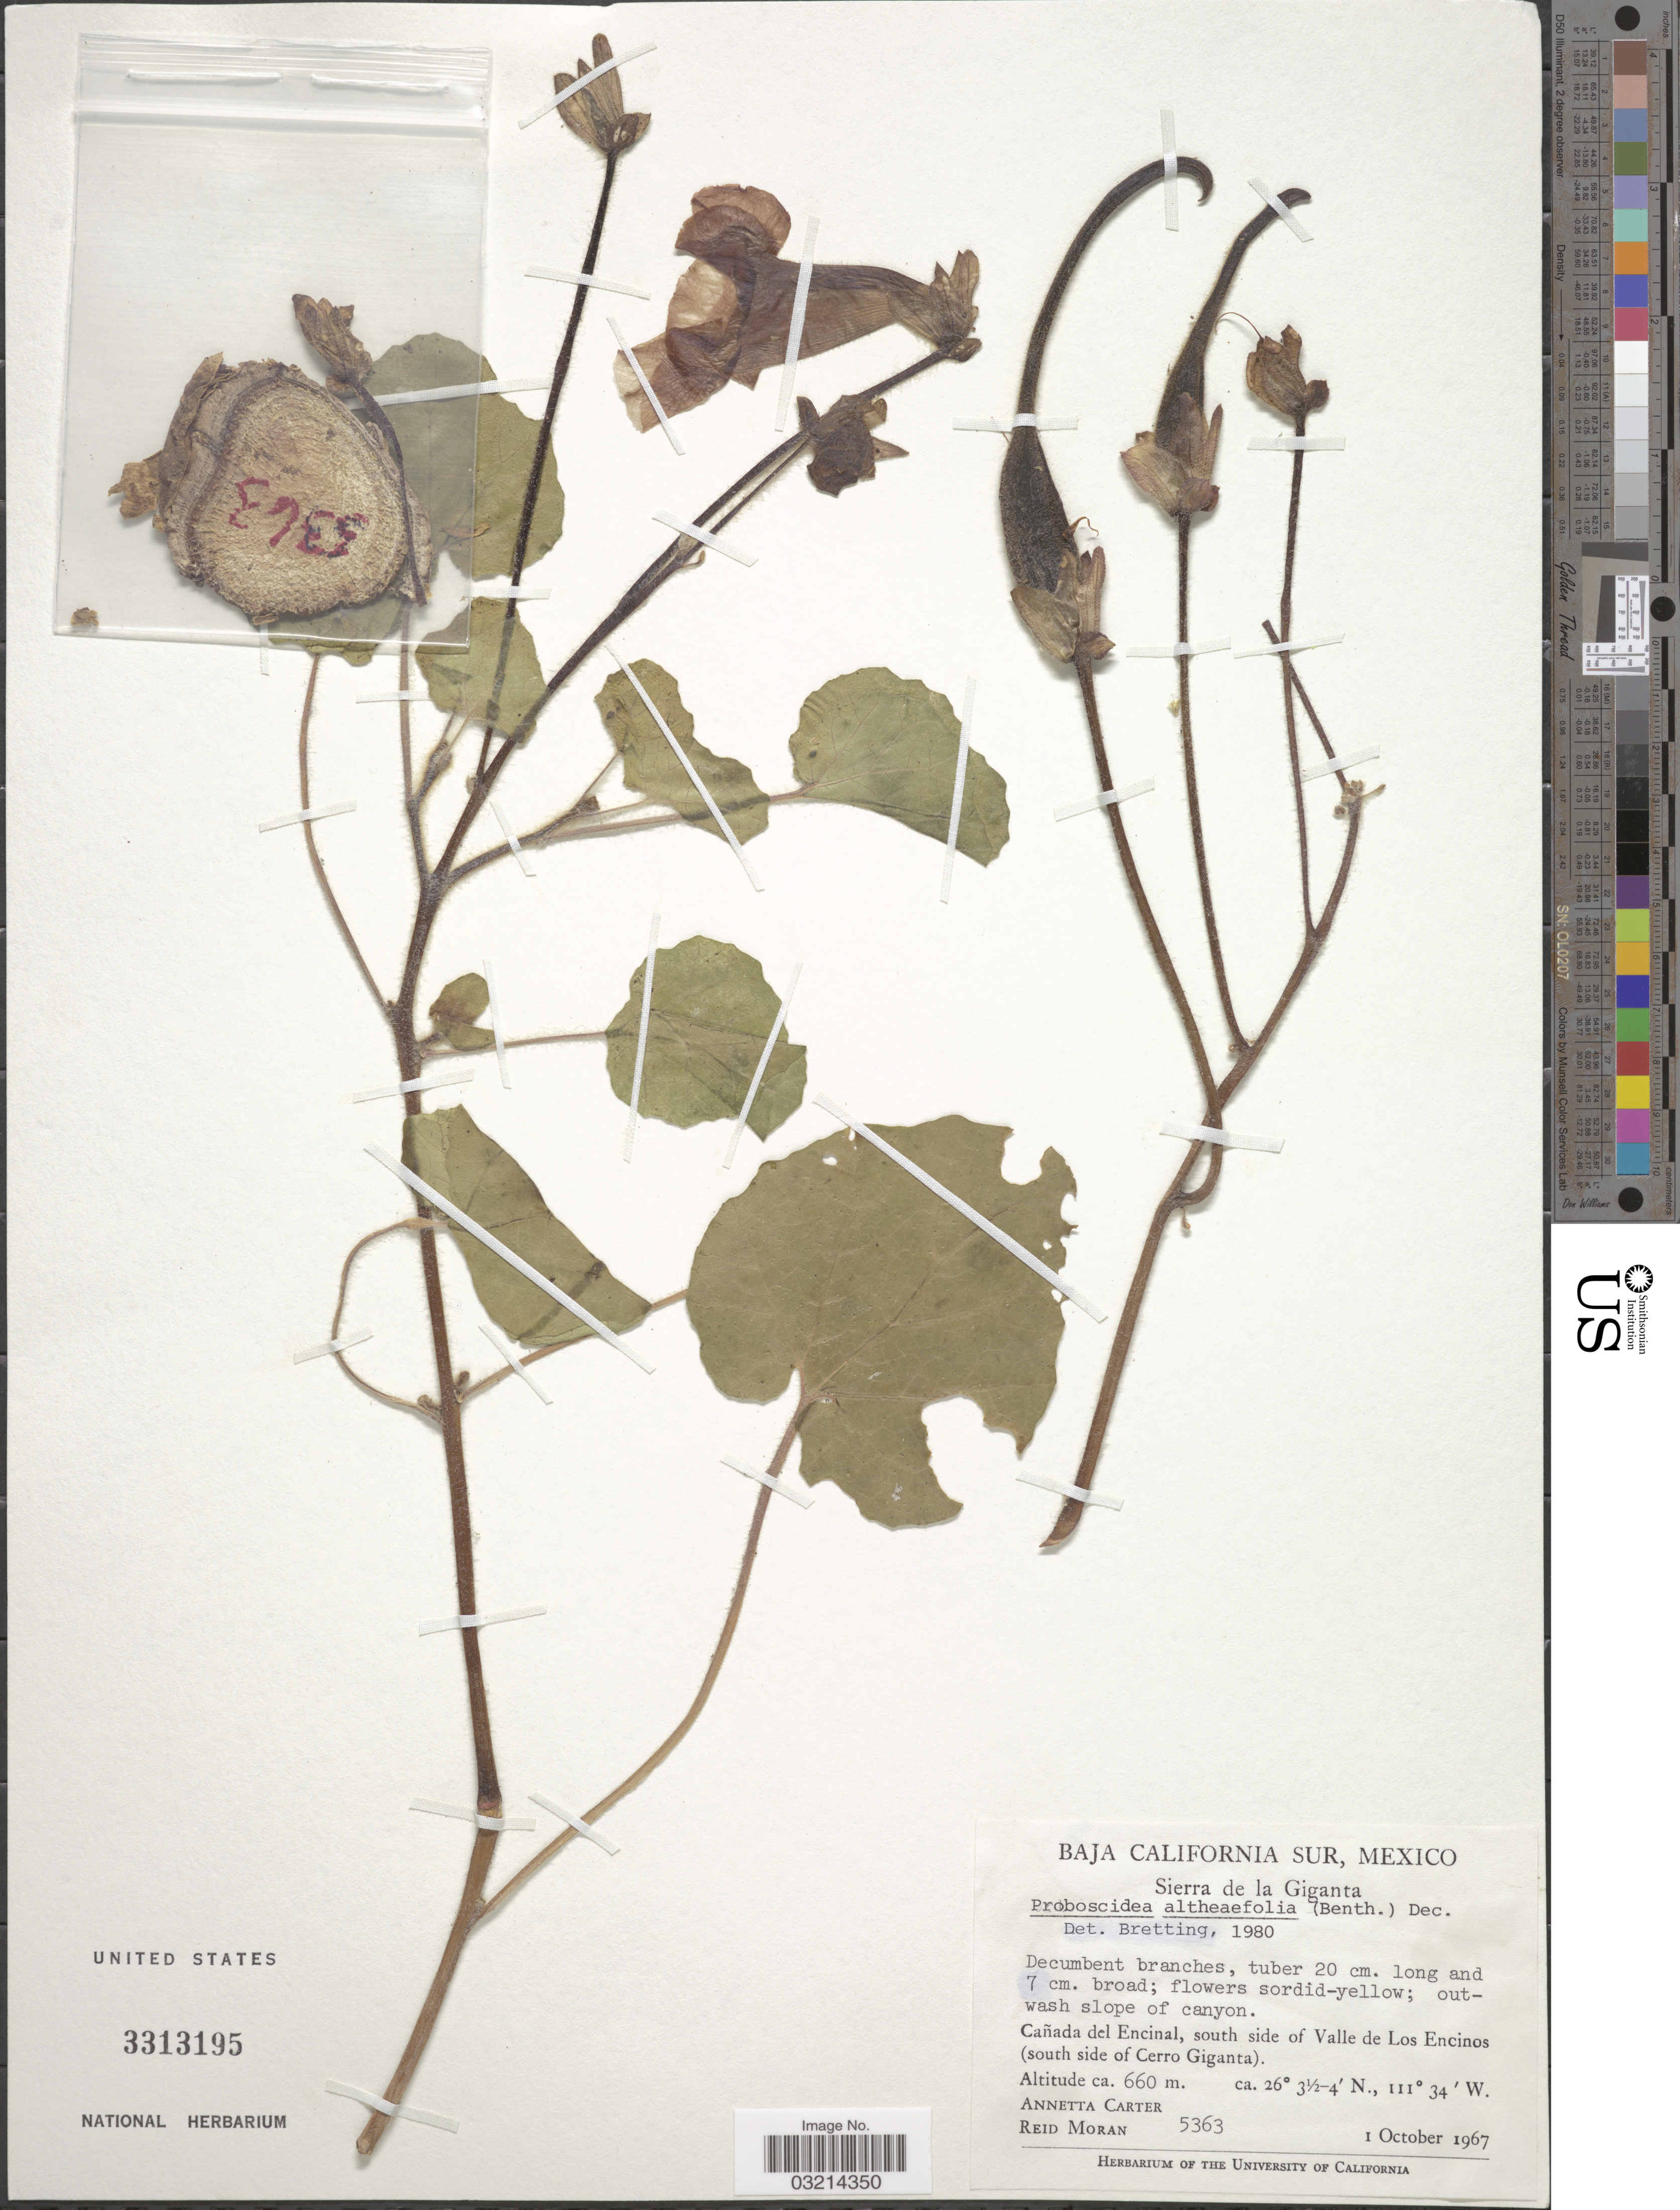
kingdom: Plantae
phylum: Tracheophyta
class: Magnoliopsida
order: Lamiales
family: Martyniaceae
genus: Proboscidea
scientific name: Proboscidea althaeifolia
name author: (Benth.) Decne.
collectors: A. Carter & R. Moran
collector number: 5363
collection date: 1967-10-01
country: Mexico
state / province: Baja California Sur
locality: Sierra de la Giganta, Cañada del Encinal, south side of Valle de Los Encinos (south side of Cerro Giganta).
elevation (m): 660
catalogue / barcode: US 3313195